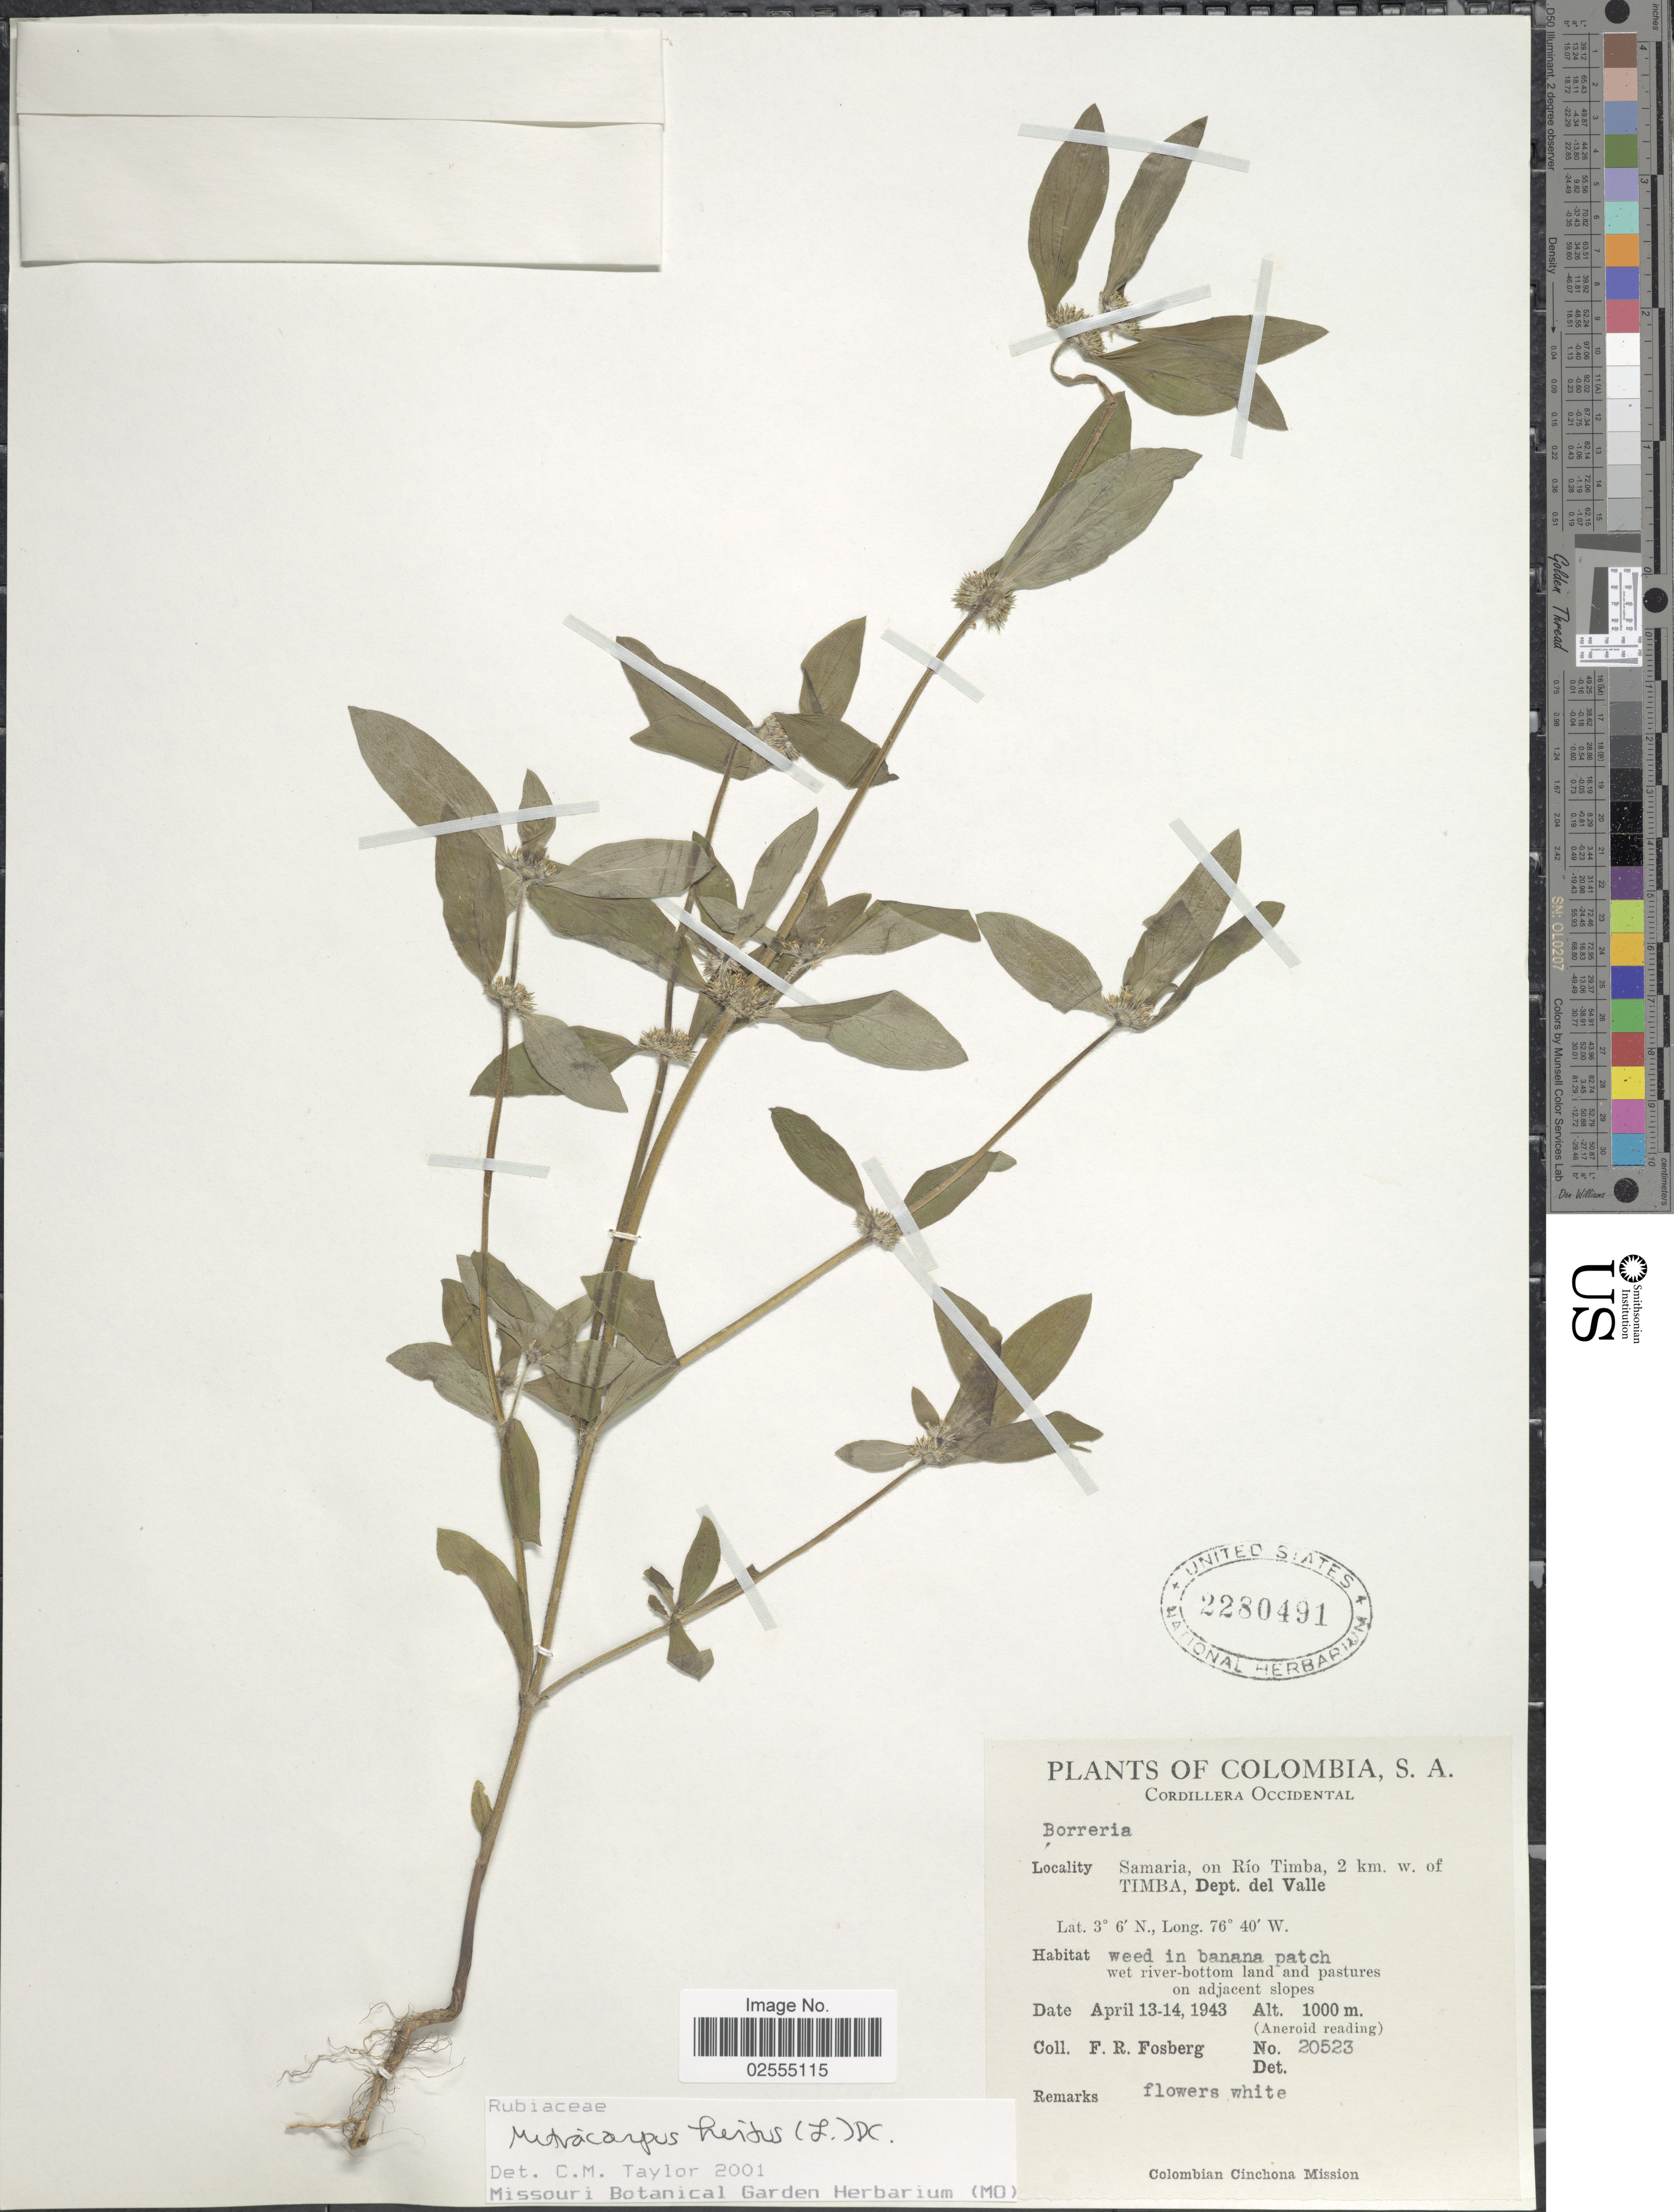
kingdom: Plantae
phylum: Tracheophyta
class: Magnoliopsida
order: Gentianales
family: Rubiaceae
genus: Mitracarpus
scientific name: Mitracarpus hirtus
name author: (L.) DC.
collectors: F. R. Fosberg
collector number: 20523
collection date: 1943-04-13/1943-04-14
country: Colombia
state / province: Valle del Cauca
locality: Cordillera Occidental, Samaria, on Rio Timba, 2 km. w. of Timba, Dept. del Valle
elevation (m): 1000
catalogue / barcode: US 2280491